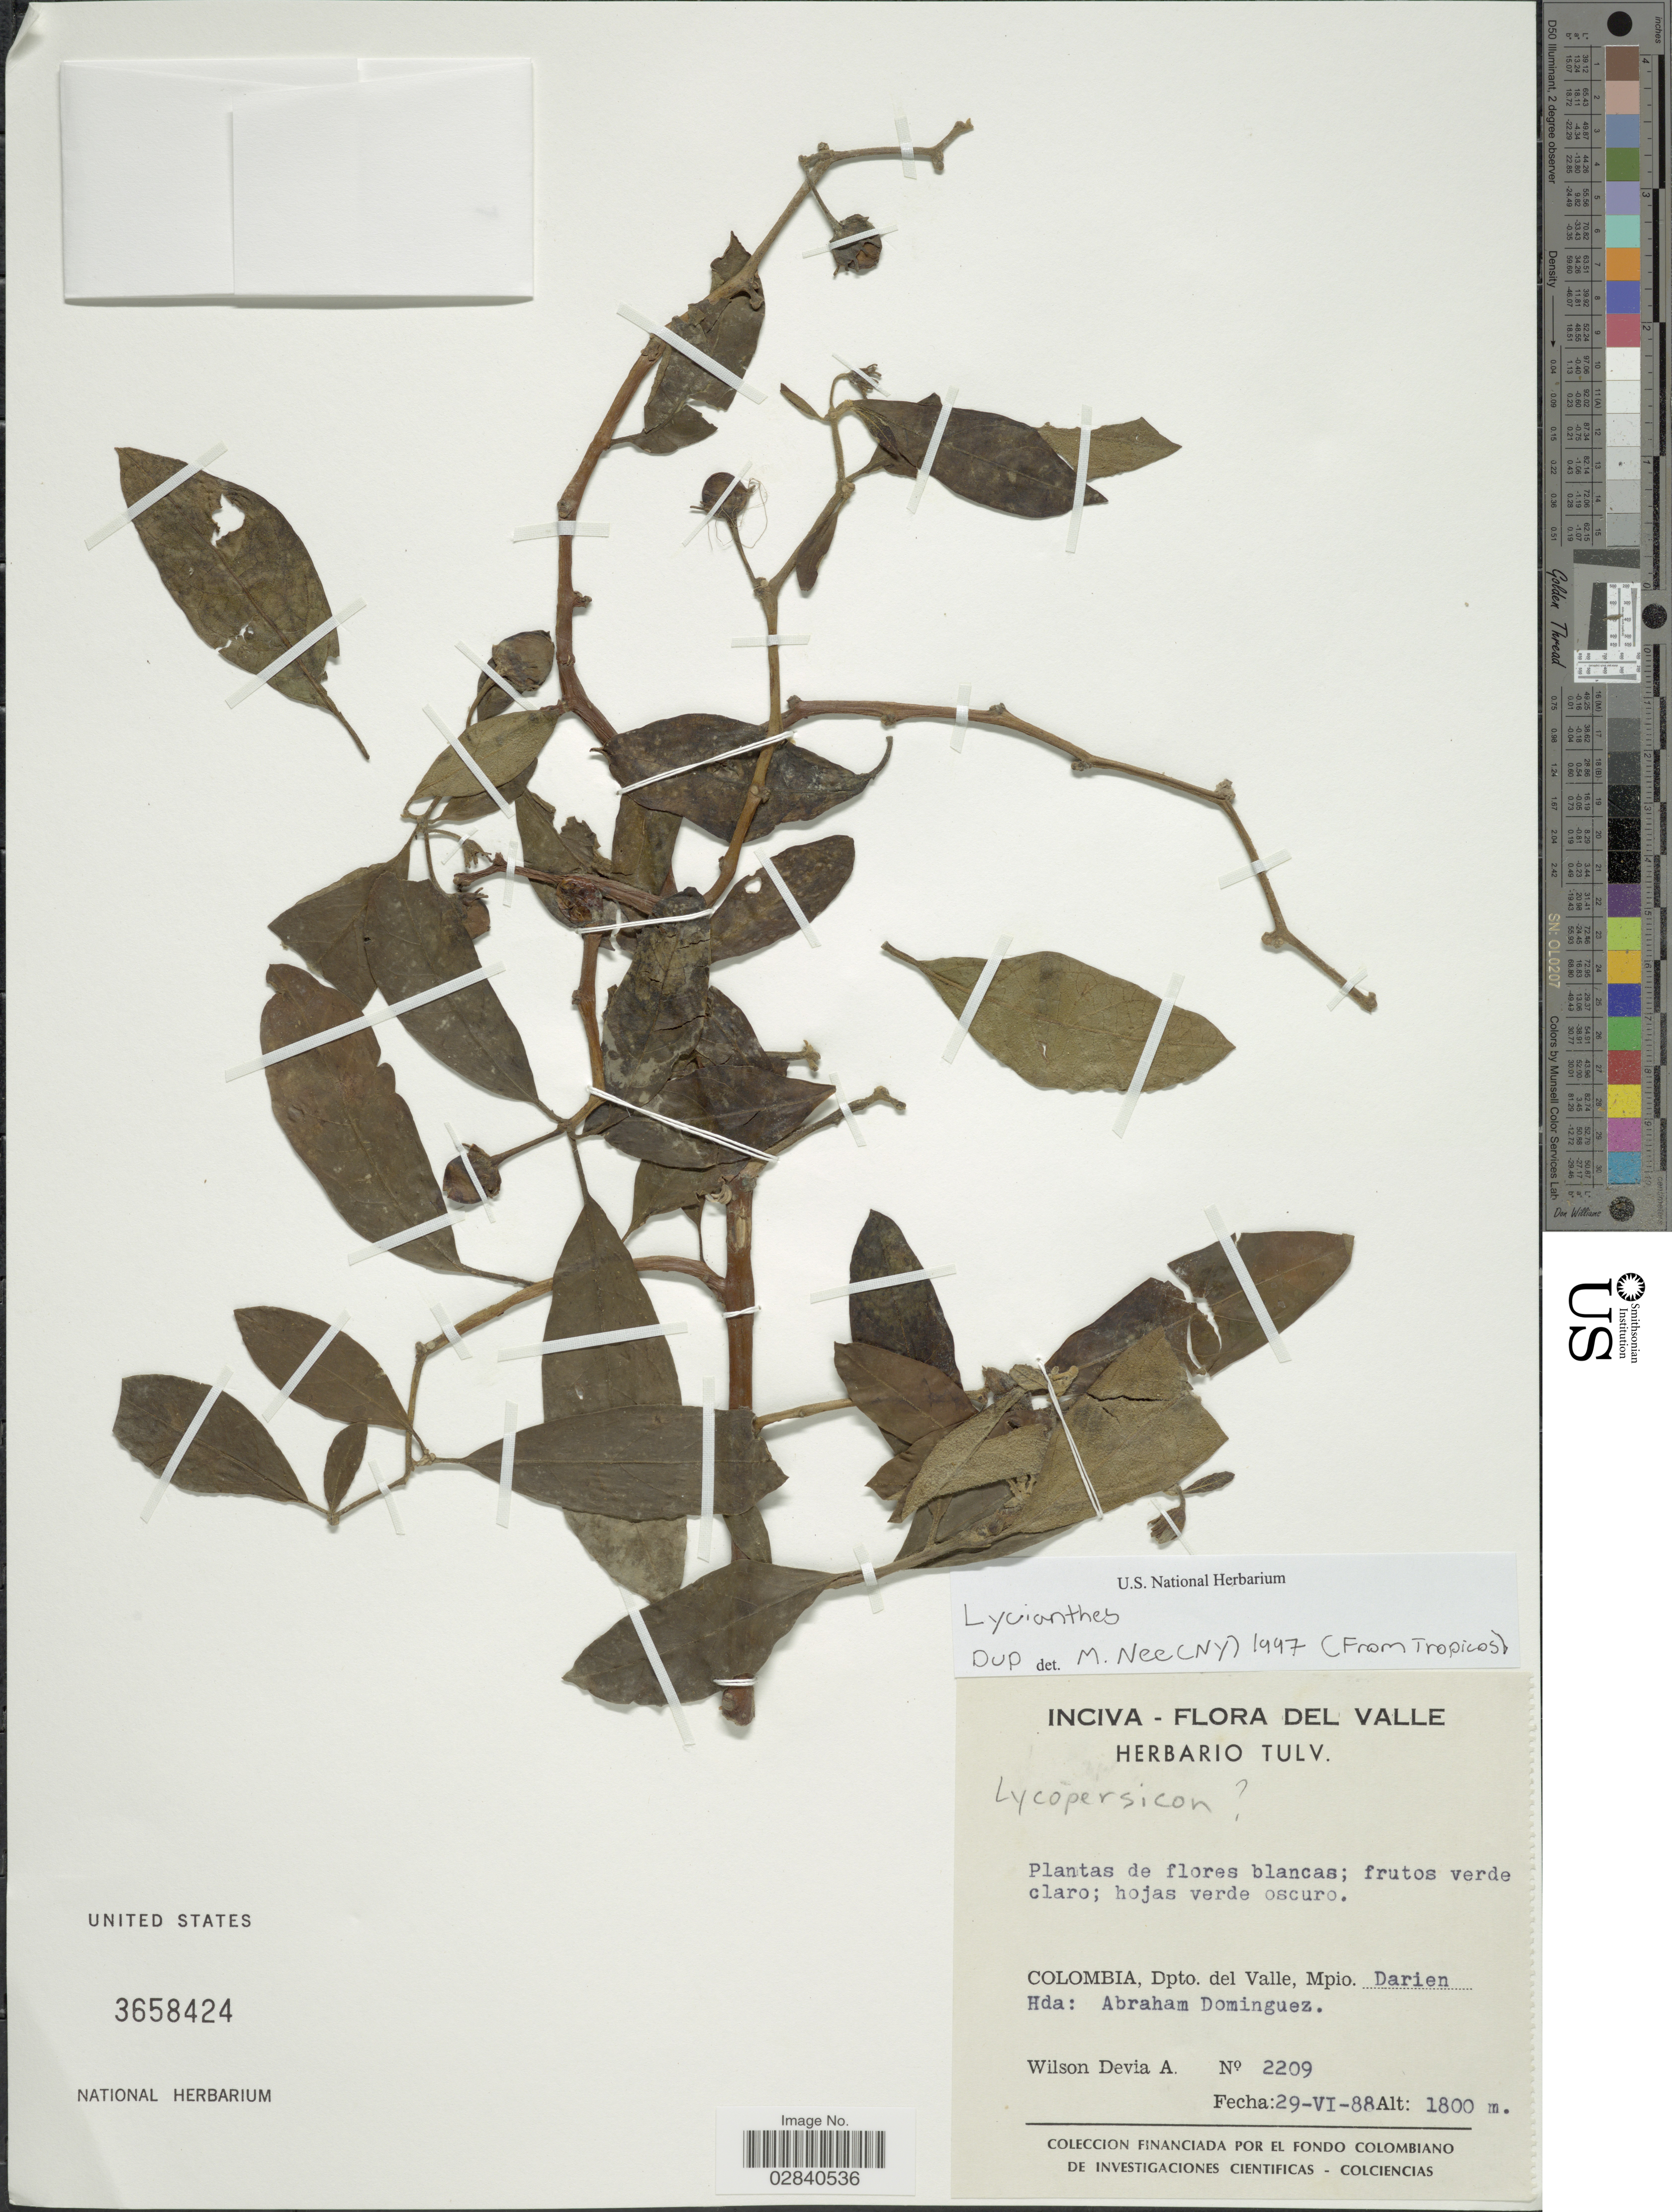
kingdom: Plantae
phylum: Tracheophyta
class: Magnoliopsida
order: Solanales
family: Solanaceae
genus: Lycianthes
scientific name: Lycianthes sp.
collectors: W. Devia A.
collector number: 2209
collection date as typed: Transcribed d/m/y: 29/6/88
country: Colombia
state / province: Valle del Cauca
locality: Dpto. del Valle, Mpio. Darien, Hda: Abraham Dominguez.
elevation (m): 1800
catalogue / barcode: US 3658424